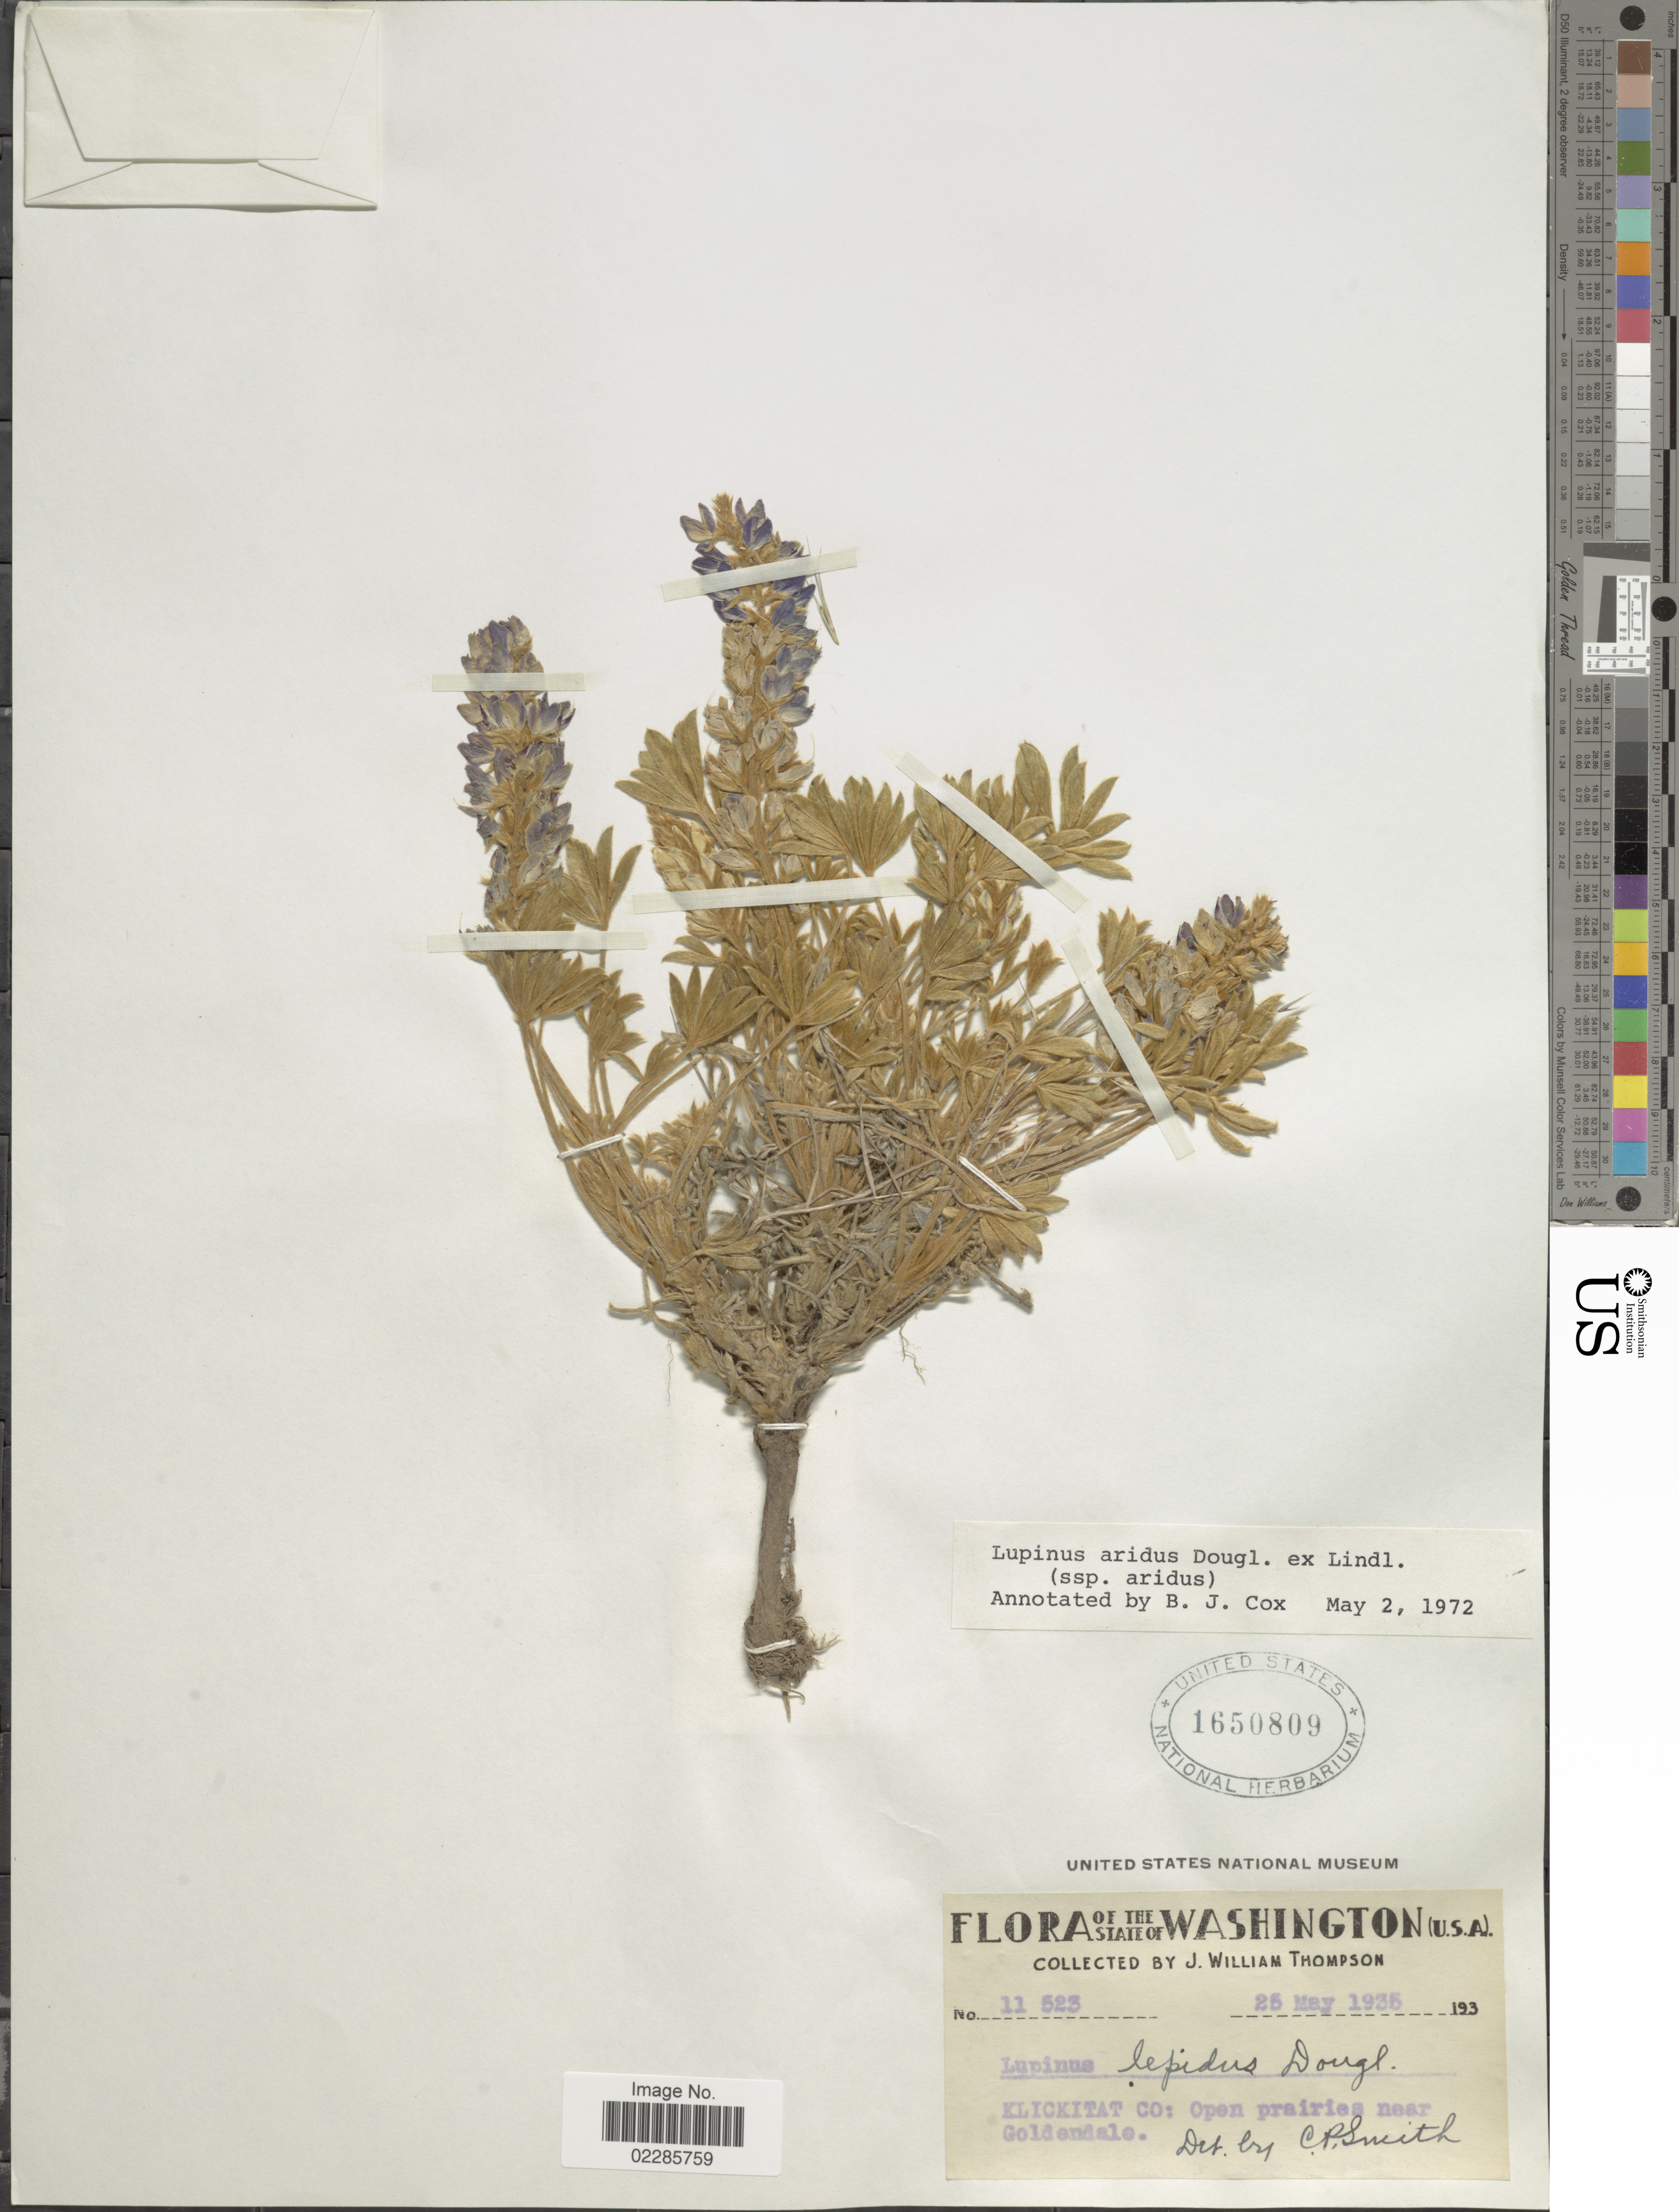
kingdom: Plantae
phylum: Tracheophyta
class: Magnoliopsida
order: Fabales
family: Fabaceae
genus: Lupinus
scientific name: Lupinus aridus subsp. aridus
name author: Douglas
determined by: Cox, B. J.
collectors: J. W. Thompson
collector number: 11523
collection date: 1935-05-25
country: United States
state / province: Washington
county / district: Klickitat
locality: Klickitat Co: Open prairies near Goldendale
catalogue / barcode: US 1650809